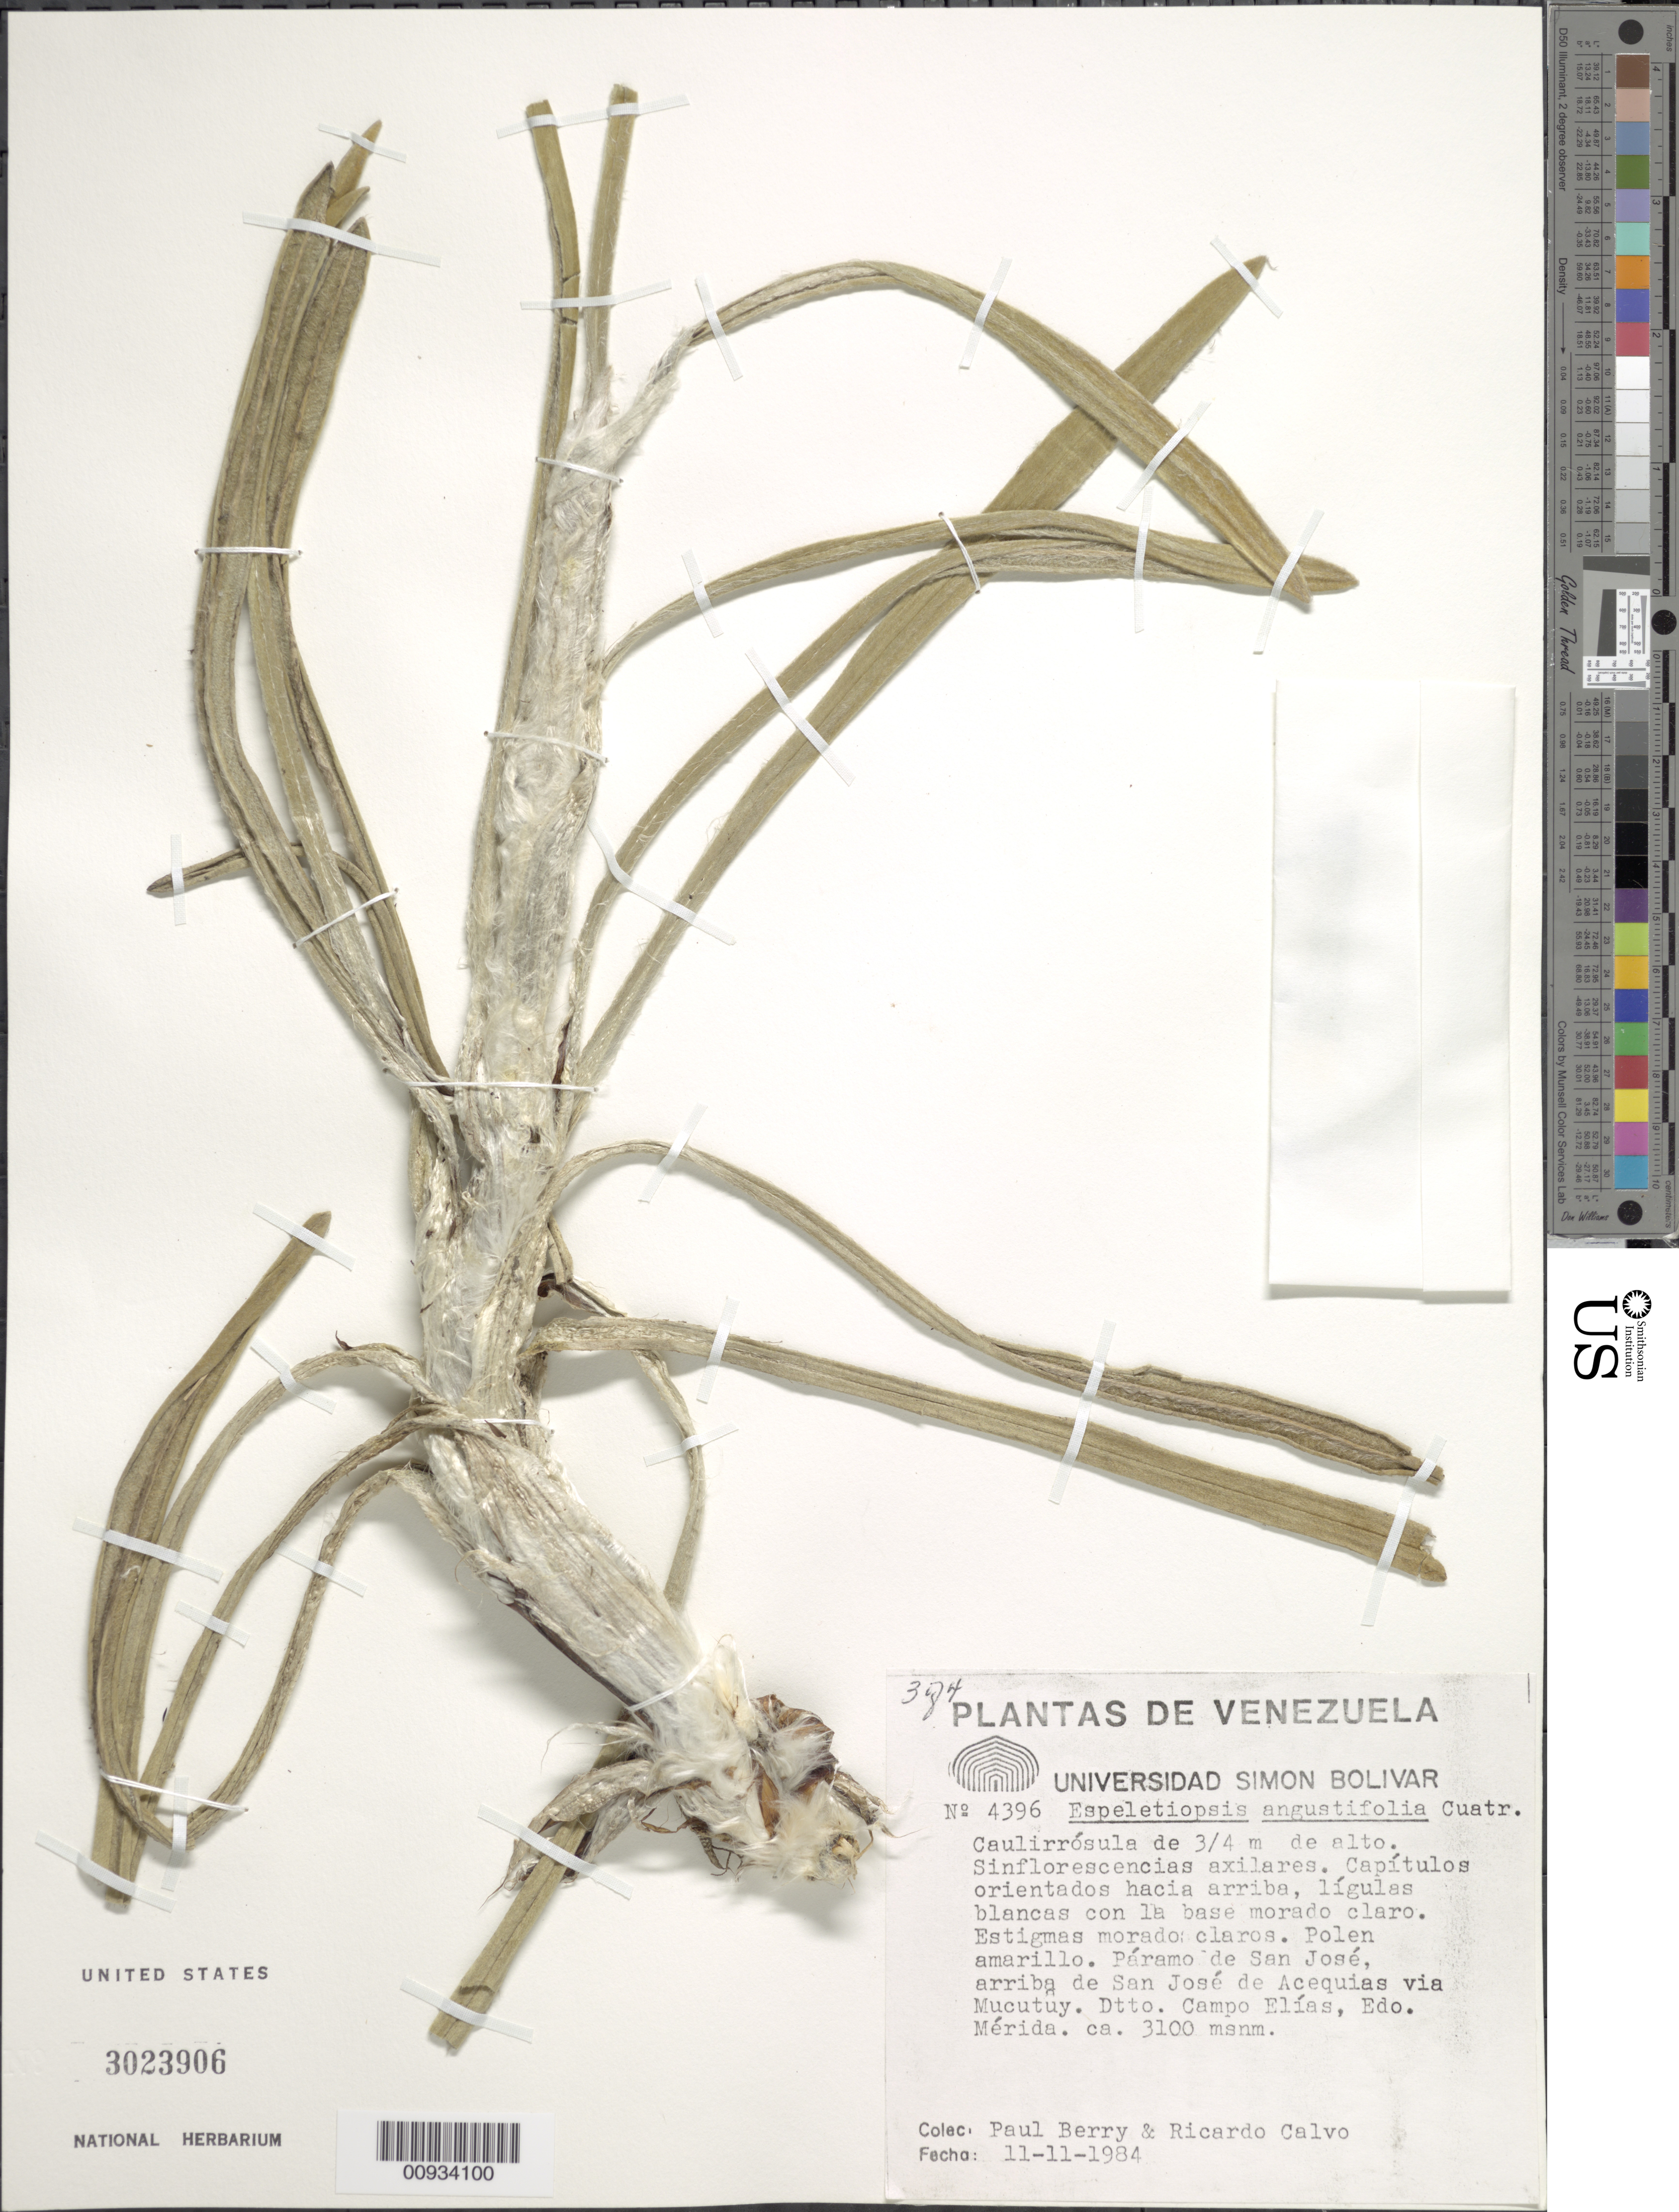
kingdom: Plantae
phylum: Tracheophyta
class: Magnoliopsida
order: Asterales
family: Asteraceae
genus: Espeletiopsis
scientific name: Espeletiopsis angustifolia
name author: (Cuatrec.) Cuatrec.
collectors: P. T. Berry & R. Calvo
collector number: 4396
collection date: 1984-11-11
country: Venezuela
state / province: Mérida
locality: Paramo de San Jose, arriba de San Jose de Acequias via Mucutuy, Dtto. Campo Elias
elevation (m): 3100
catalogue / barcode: US 3023906